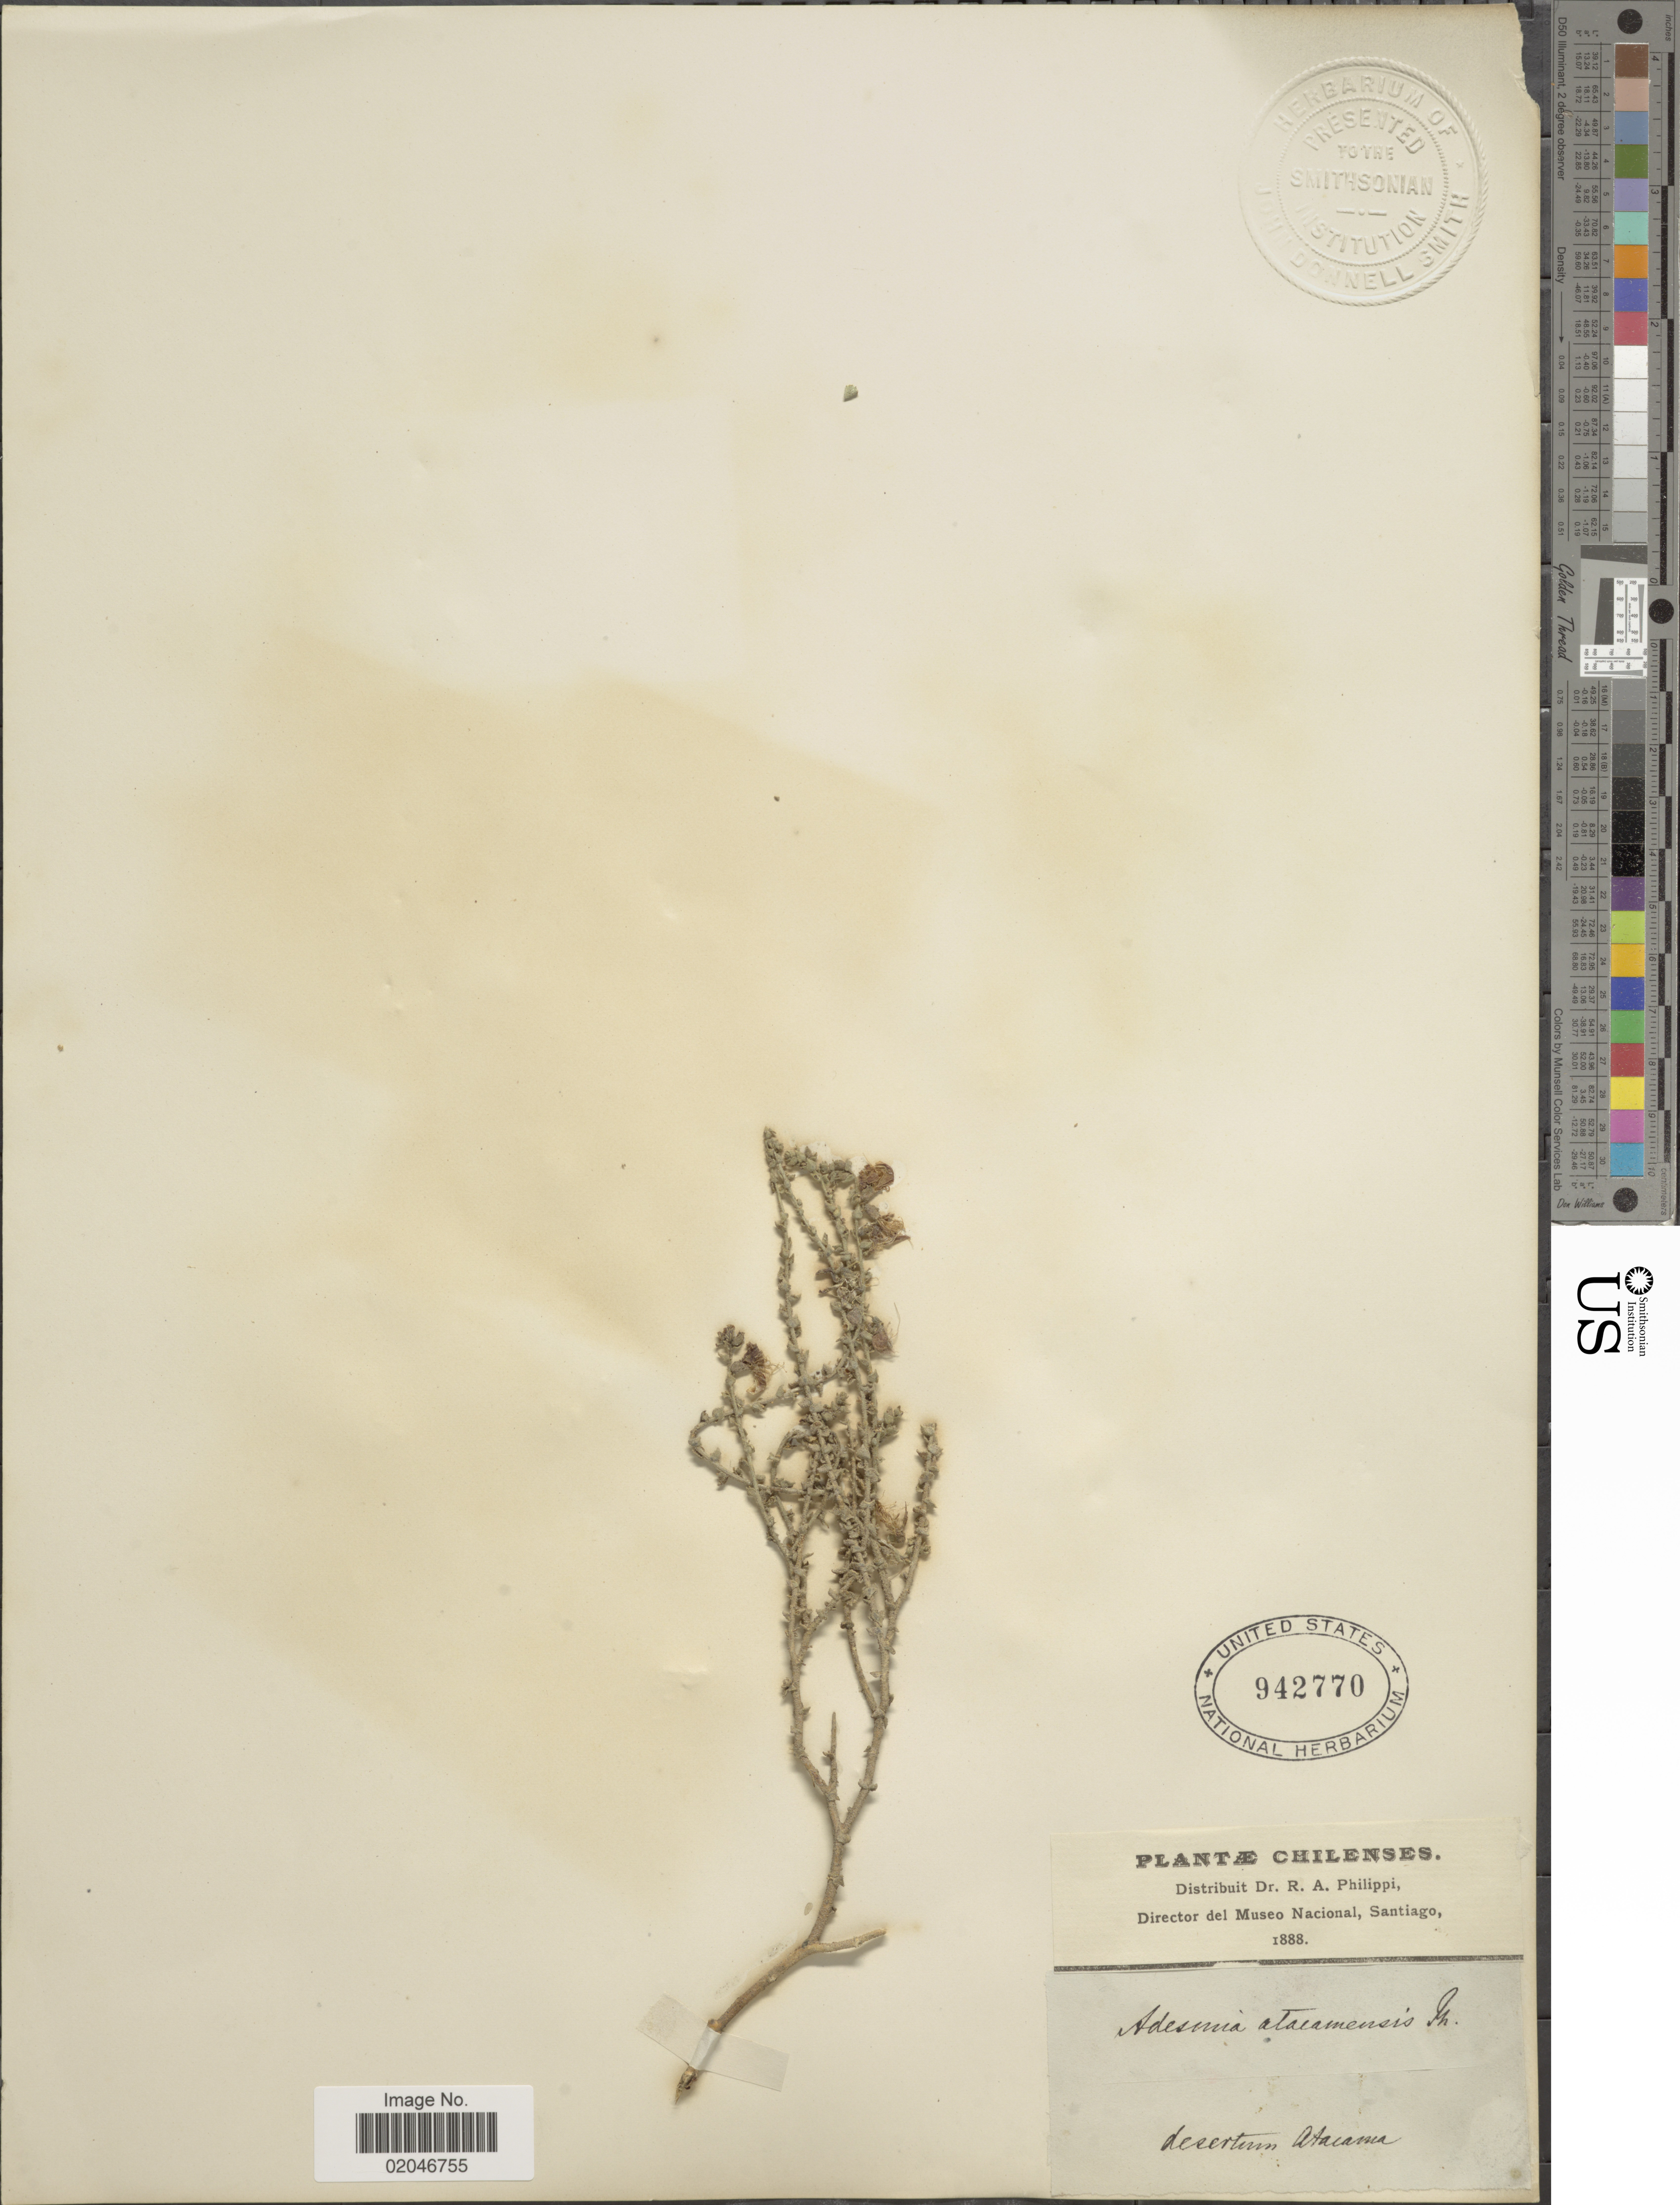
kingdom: Plantae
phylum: Tracheophyta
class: Magnoliopsida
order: Fabales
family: Fabaceae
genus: Adesmia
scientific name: Adesmia atacamensis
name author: Phil.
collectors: R. A. Philippi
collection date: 1888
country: Chile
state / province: Atacama (III)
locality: Desertum Atacama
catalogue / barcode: US 942770